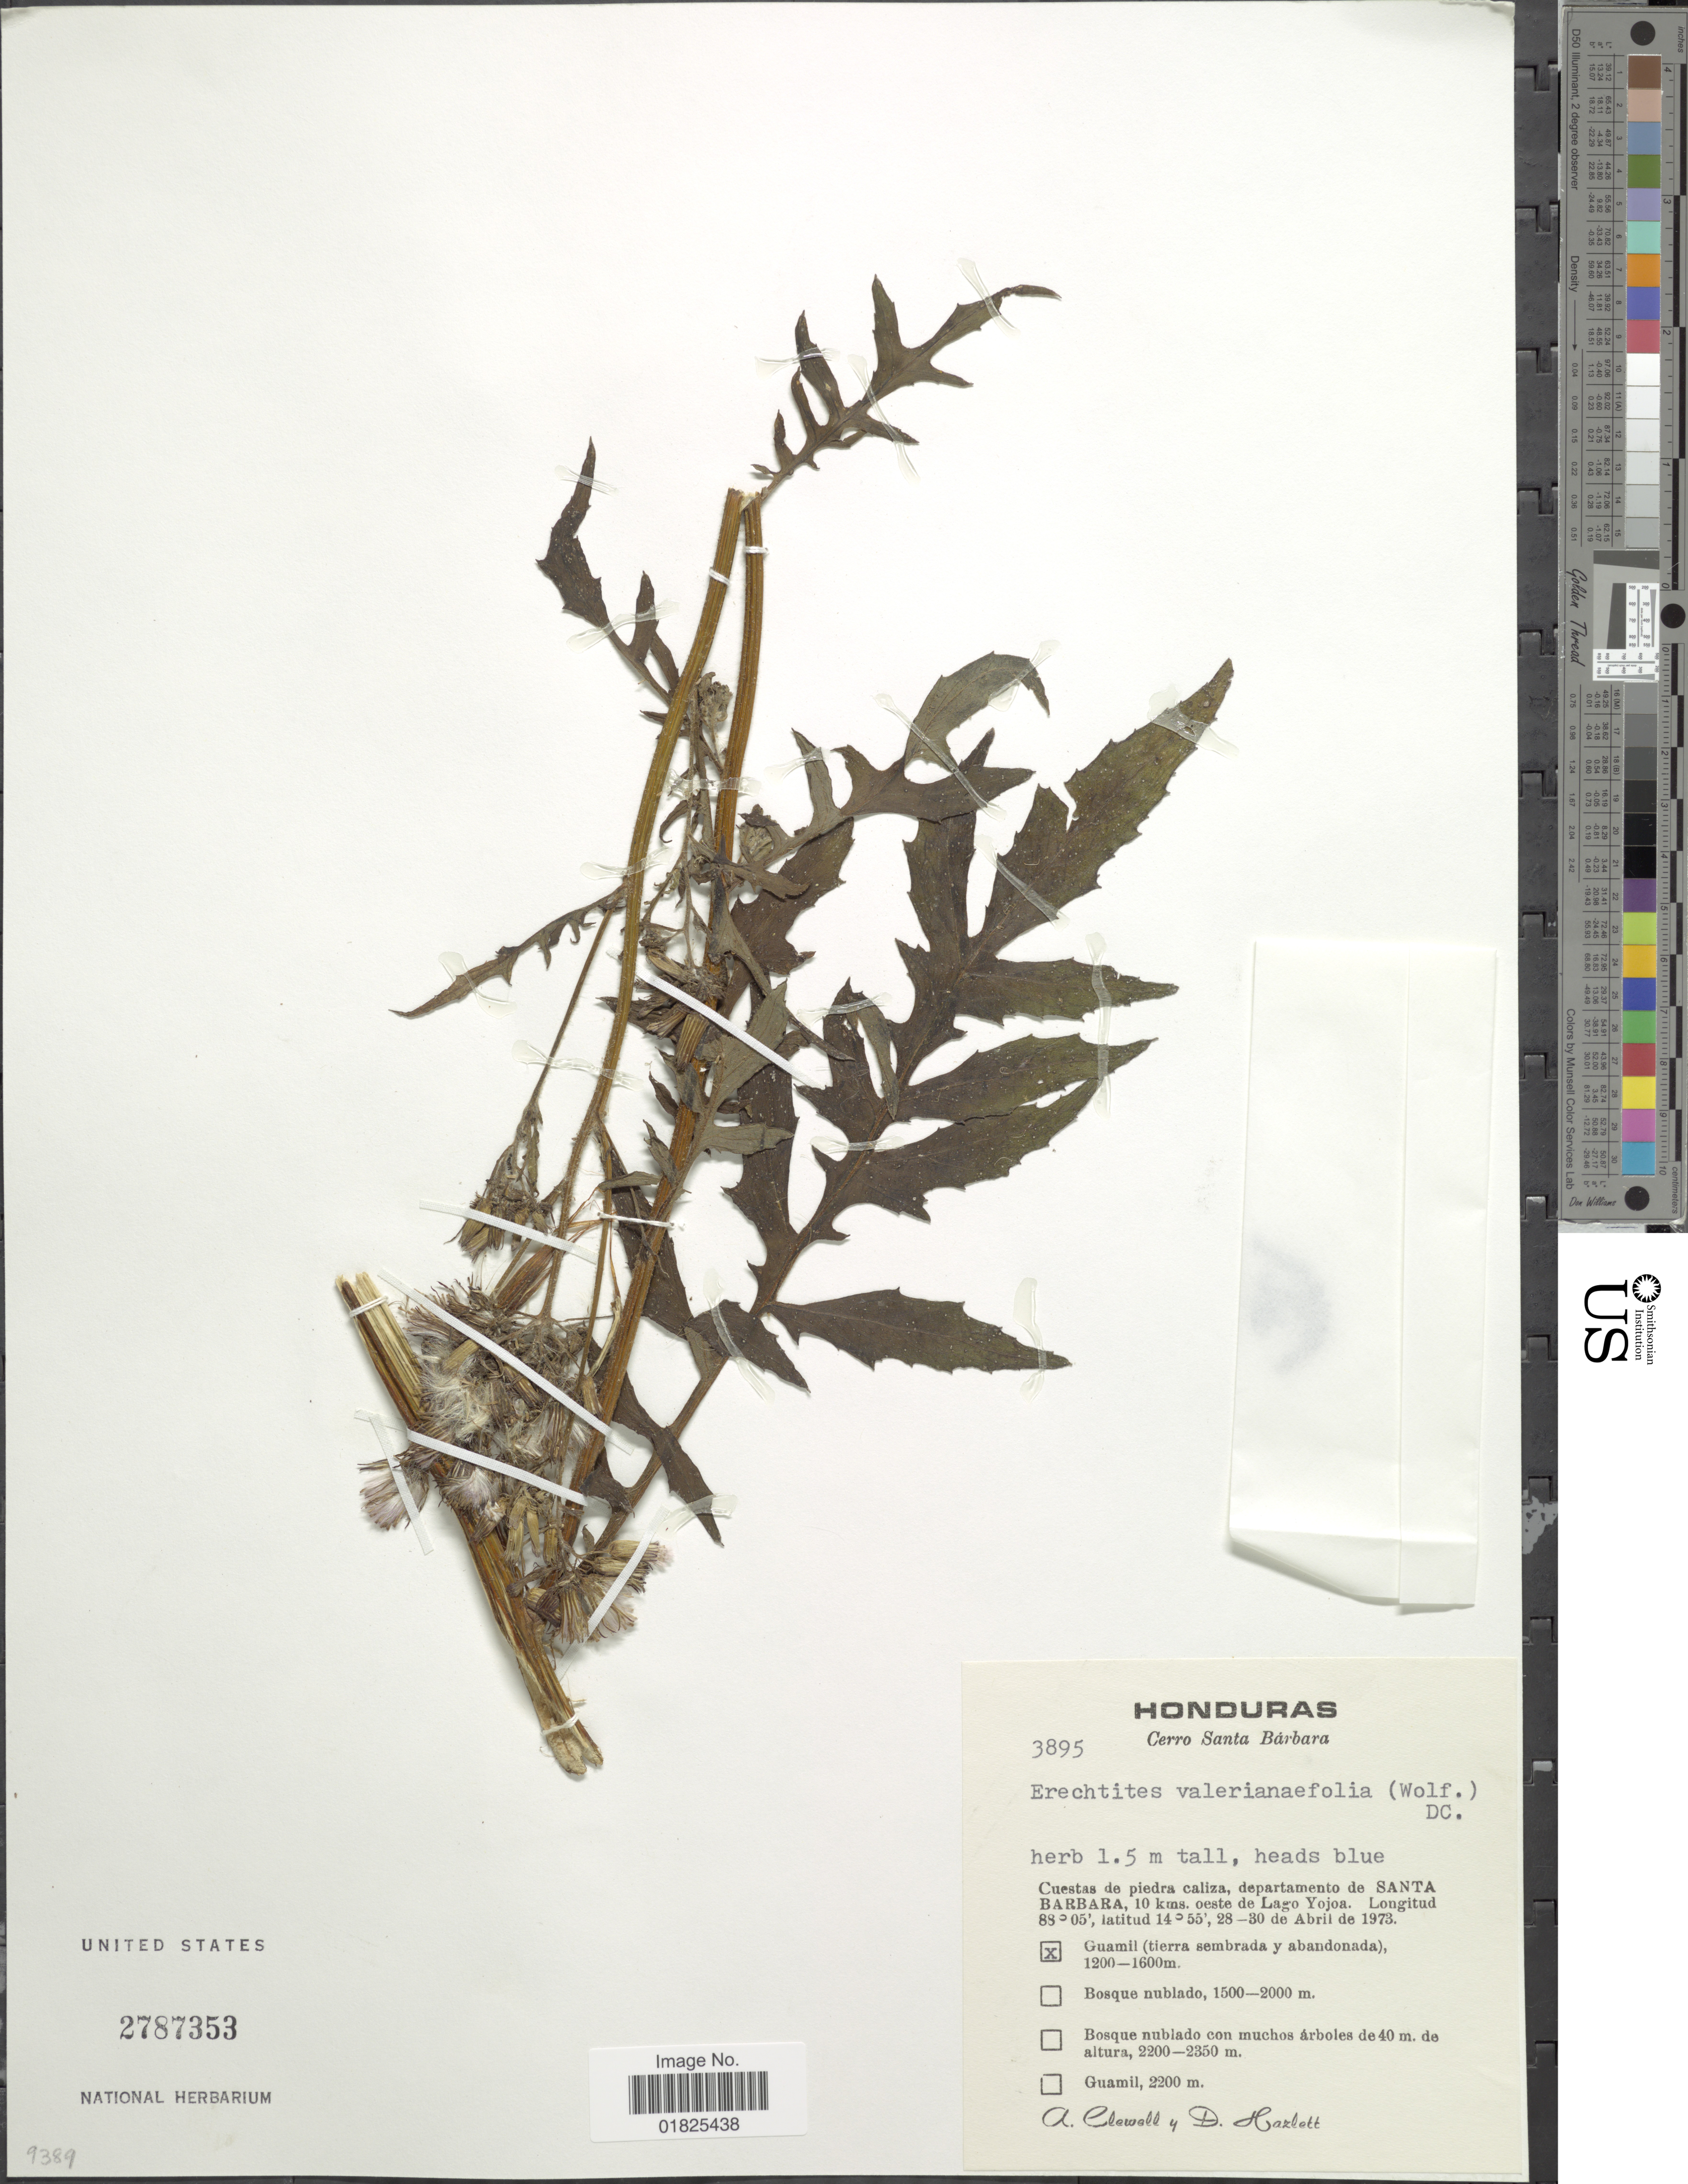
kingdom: Plantae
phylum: Tracheophyta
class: Magnoliopsida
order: Asterales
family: Asteraceae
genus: Erechtites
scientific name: Erechtites valerianifolius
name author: (Link ex Spreng.) DC.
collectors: A. Clewell & D. Hazlett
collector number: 3895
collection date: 1973-04-28/1973-04-30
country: Honduras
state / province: Santa Bárbara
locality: Guamil. Cuesta de piedra, departamento de Santa Barbara, 10 kms. oeste de Lago Yojoa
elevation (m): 1200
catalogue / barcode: US 2787353